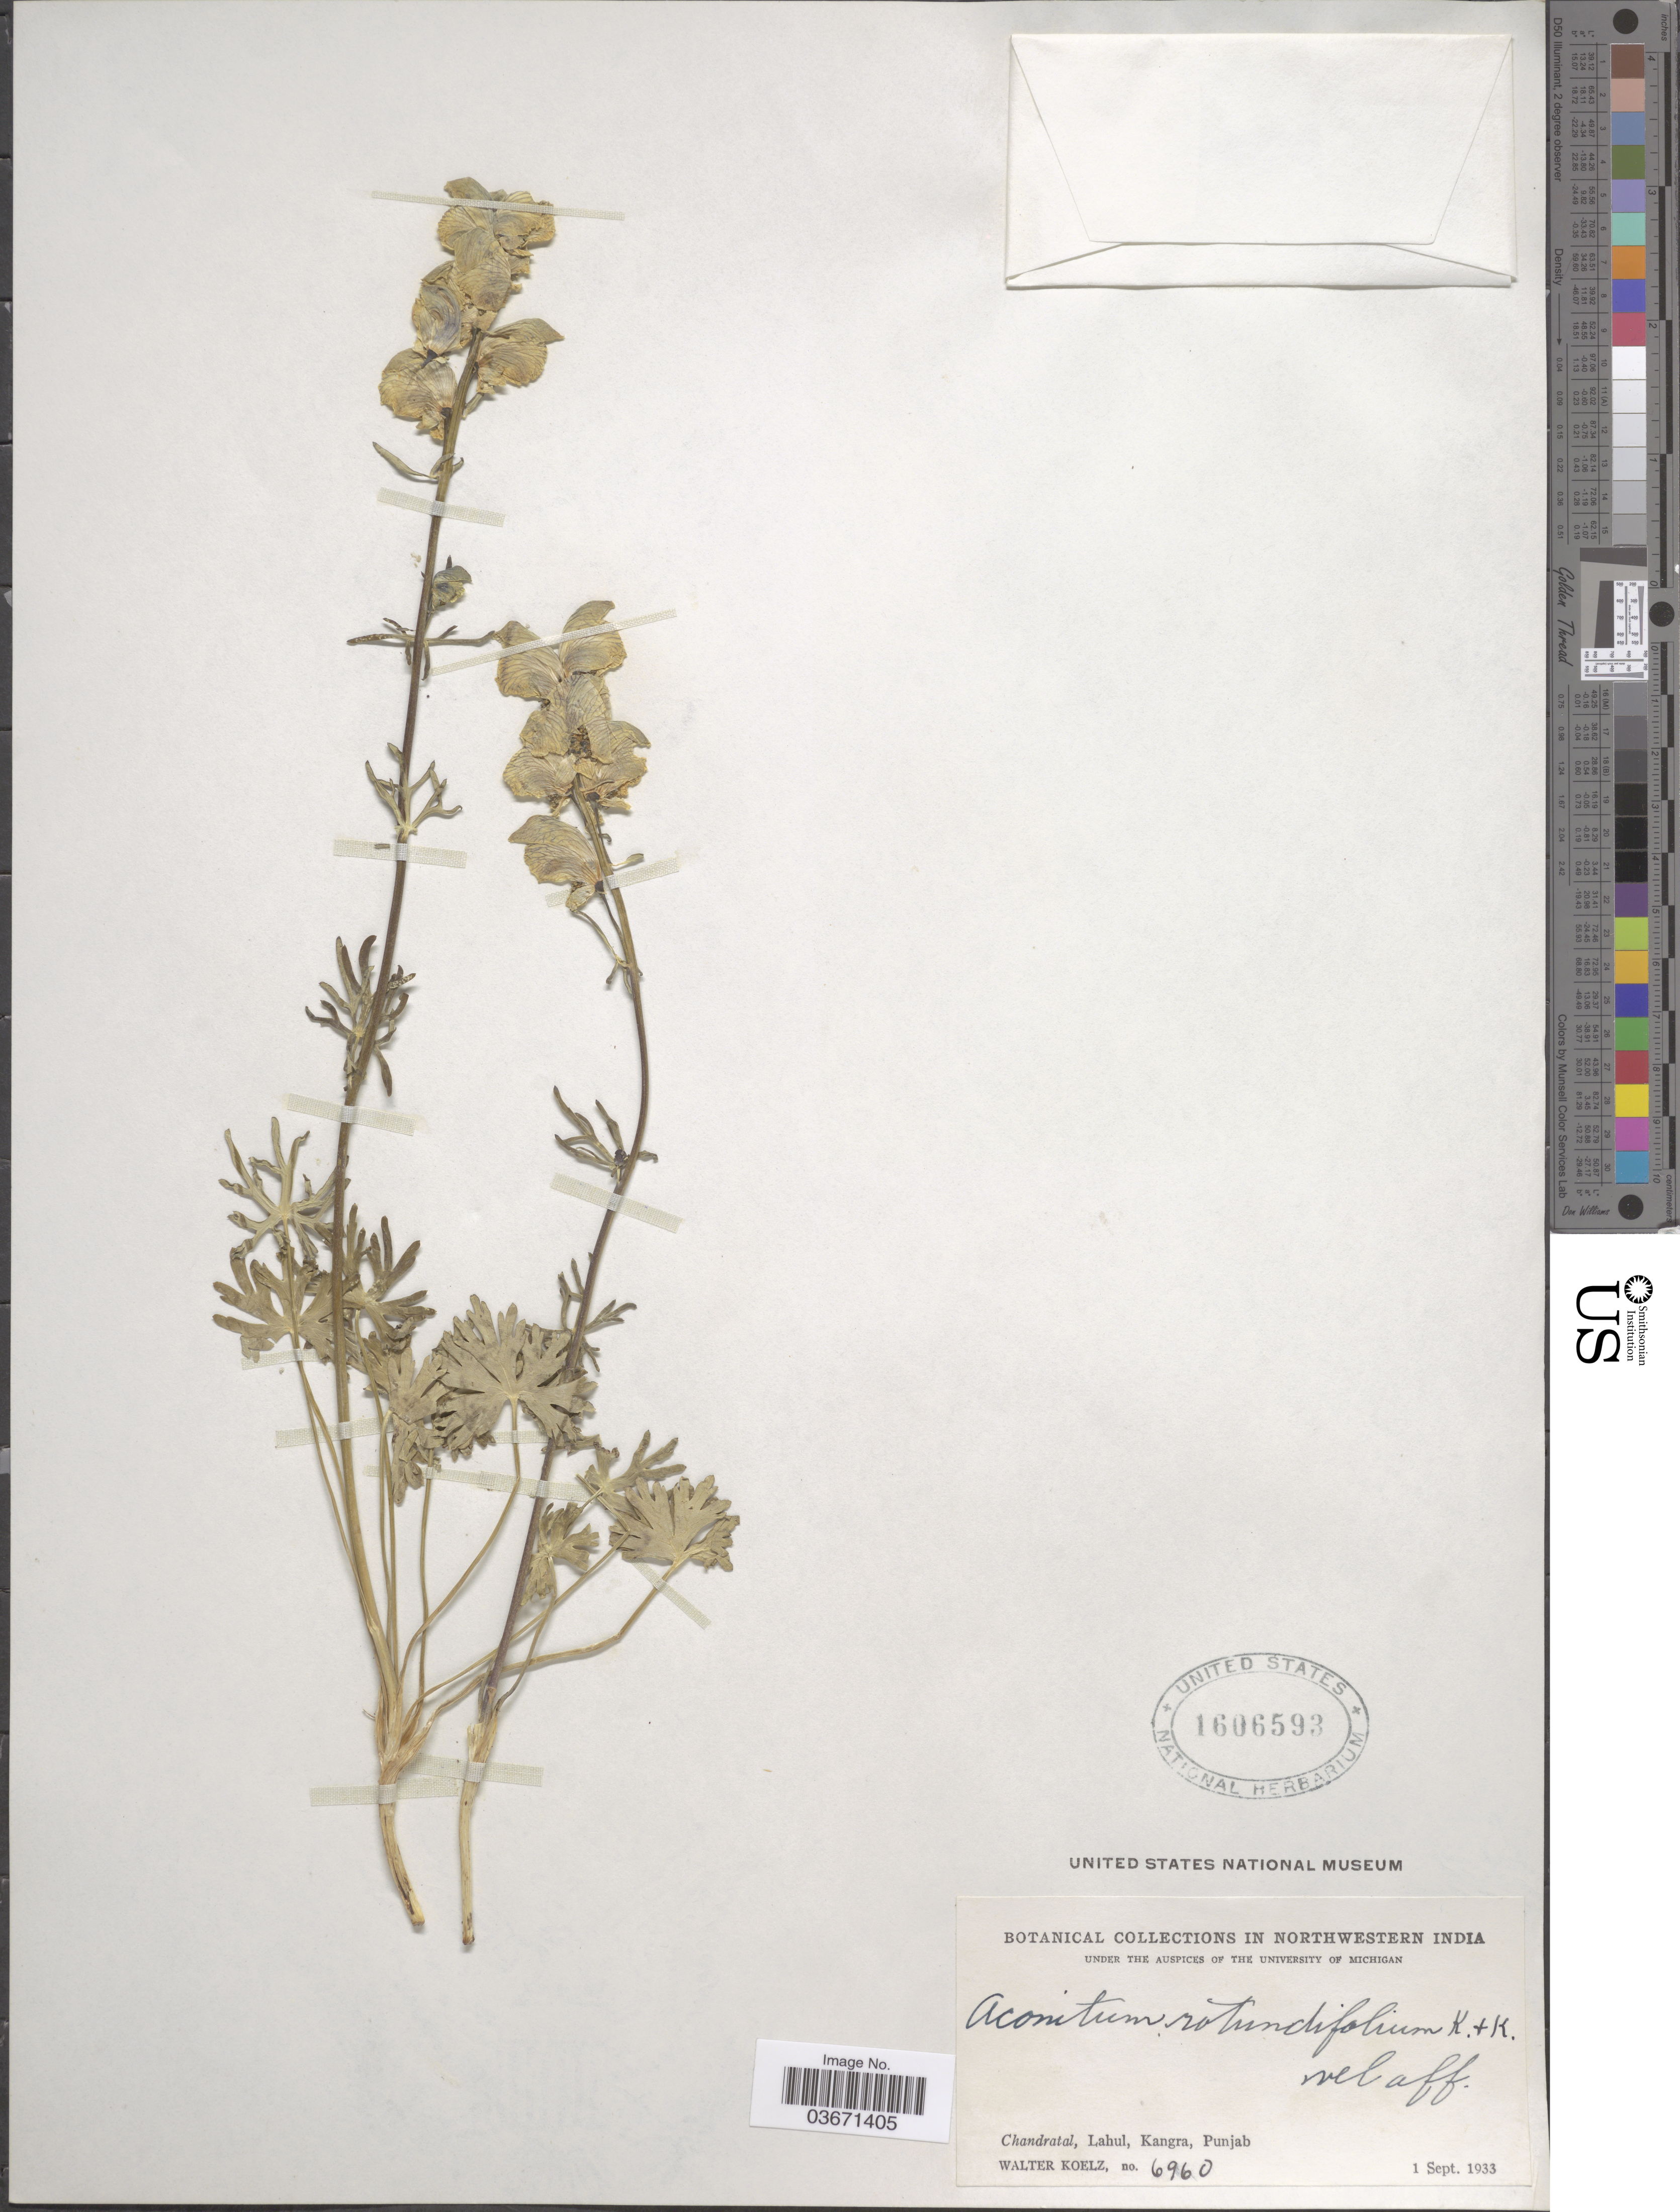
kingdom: Plantae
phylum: Tracheophyta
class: Magnoliopsida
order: Ranunculales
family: Ranunculaceae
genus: Aconitum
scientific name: Aconitum rotundifolium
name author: Kar. & Kir.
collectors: W. N. Koelz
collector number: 6930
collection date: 1933-09-01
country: India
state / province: Punjab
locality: Northwestern India. Chandratal, Lahul, Kangra, Punjab.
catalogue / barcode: US 1606593